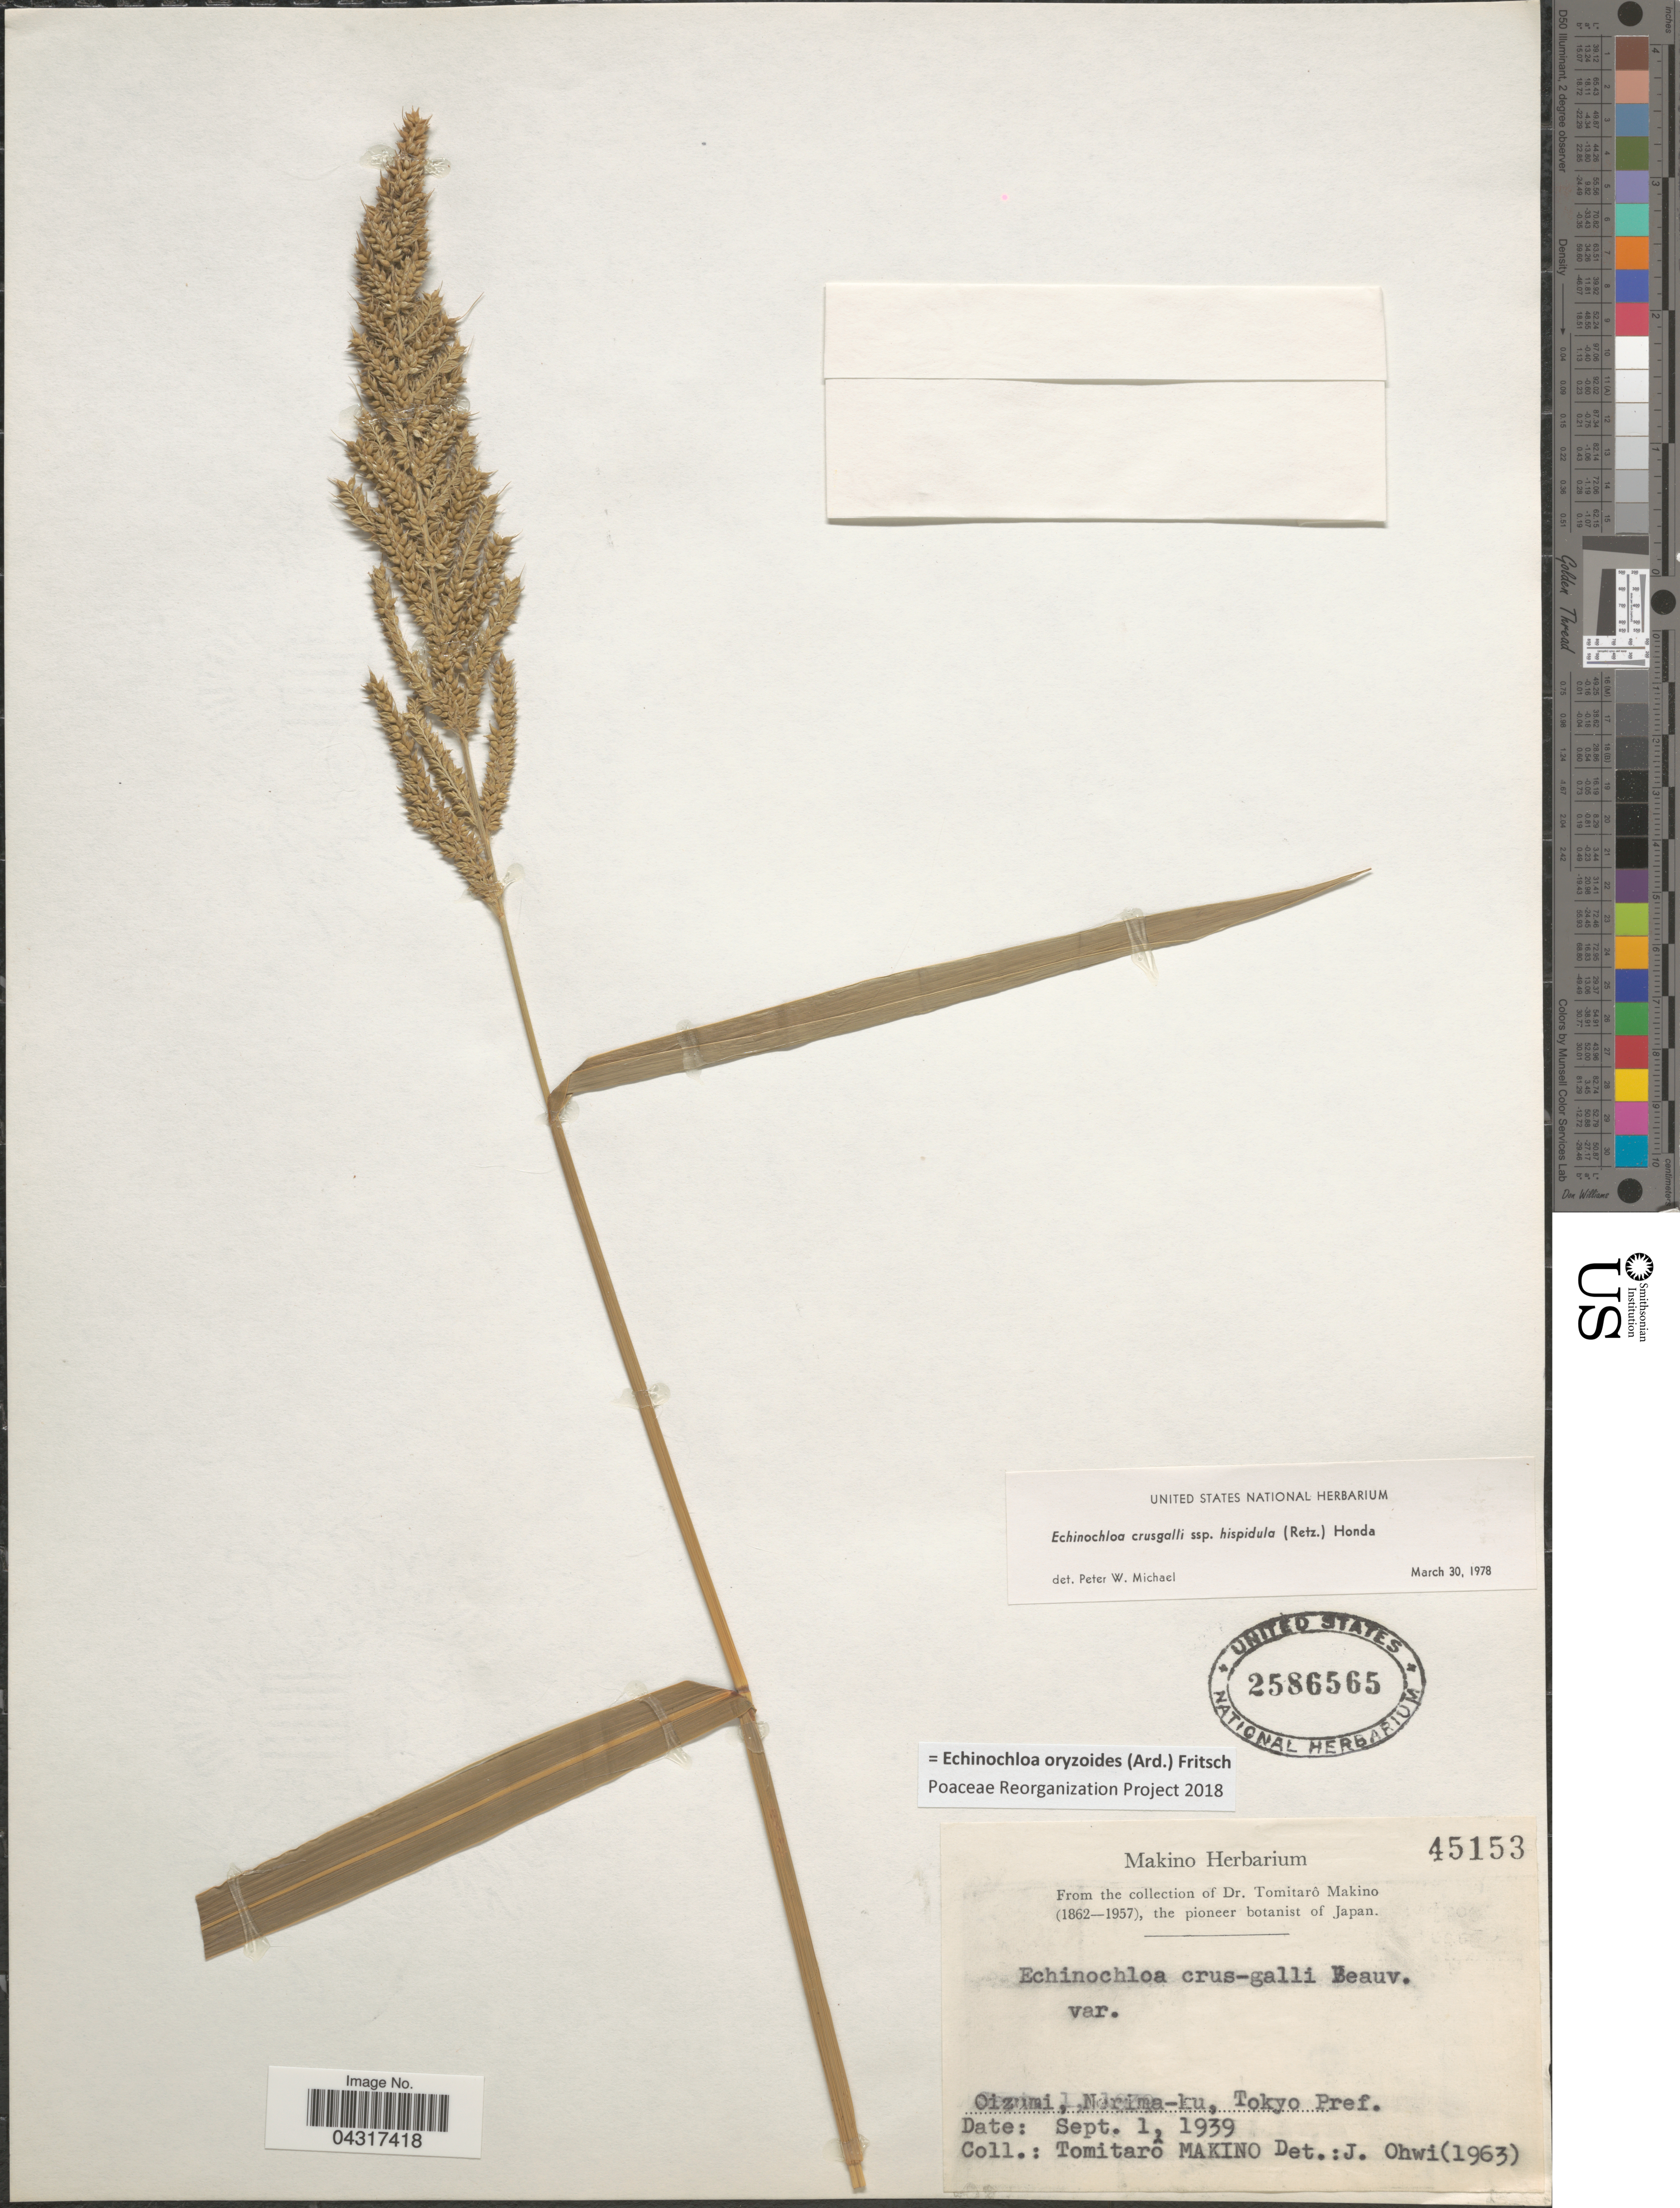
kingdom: Plantae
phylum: Tracheophyta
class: Liliopsida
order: Poales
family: Poaceae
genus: Echinochloa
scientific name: Echinochloa oryzoides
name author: (Ard.) Fritsch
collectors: T. Makino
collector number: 45153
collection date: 1939-09-01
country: Japan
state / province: Tokyo, Federal City of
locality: Oizumi, Nerima-ku, Tokyo Pref.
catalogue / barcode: US 2586565